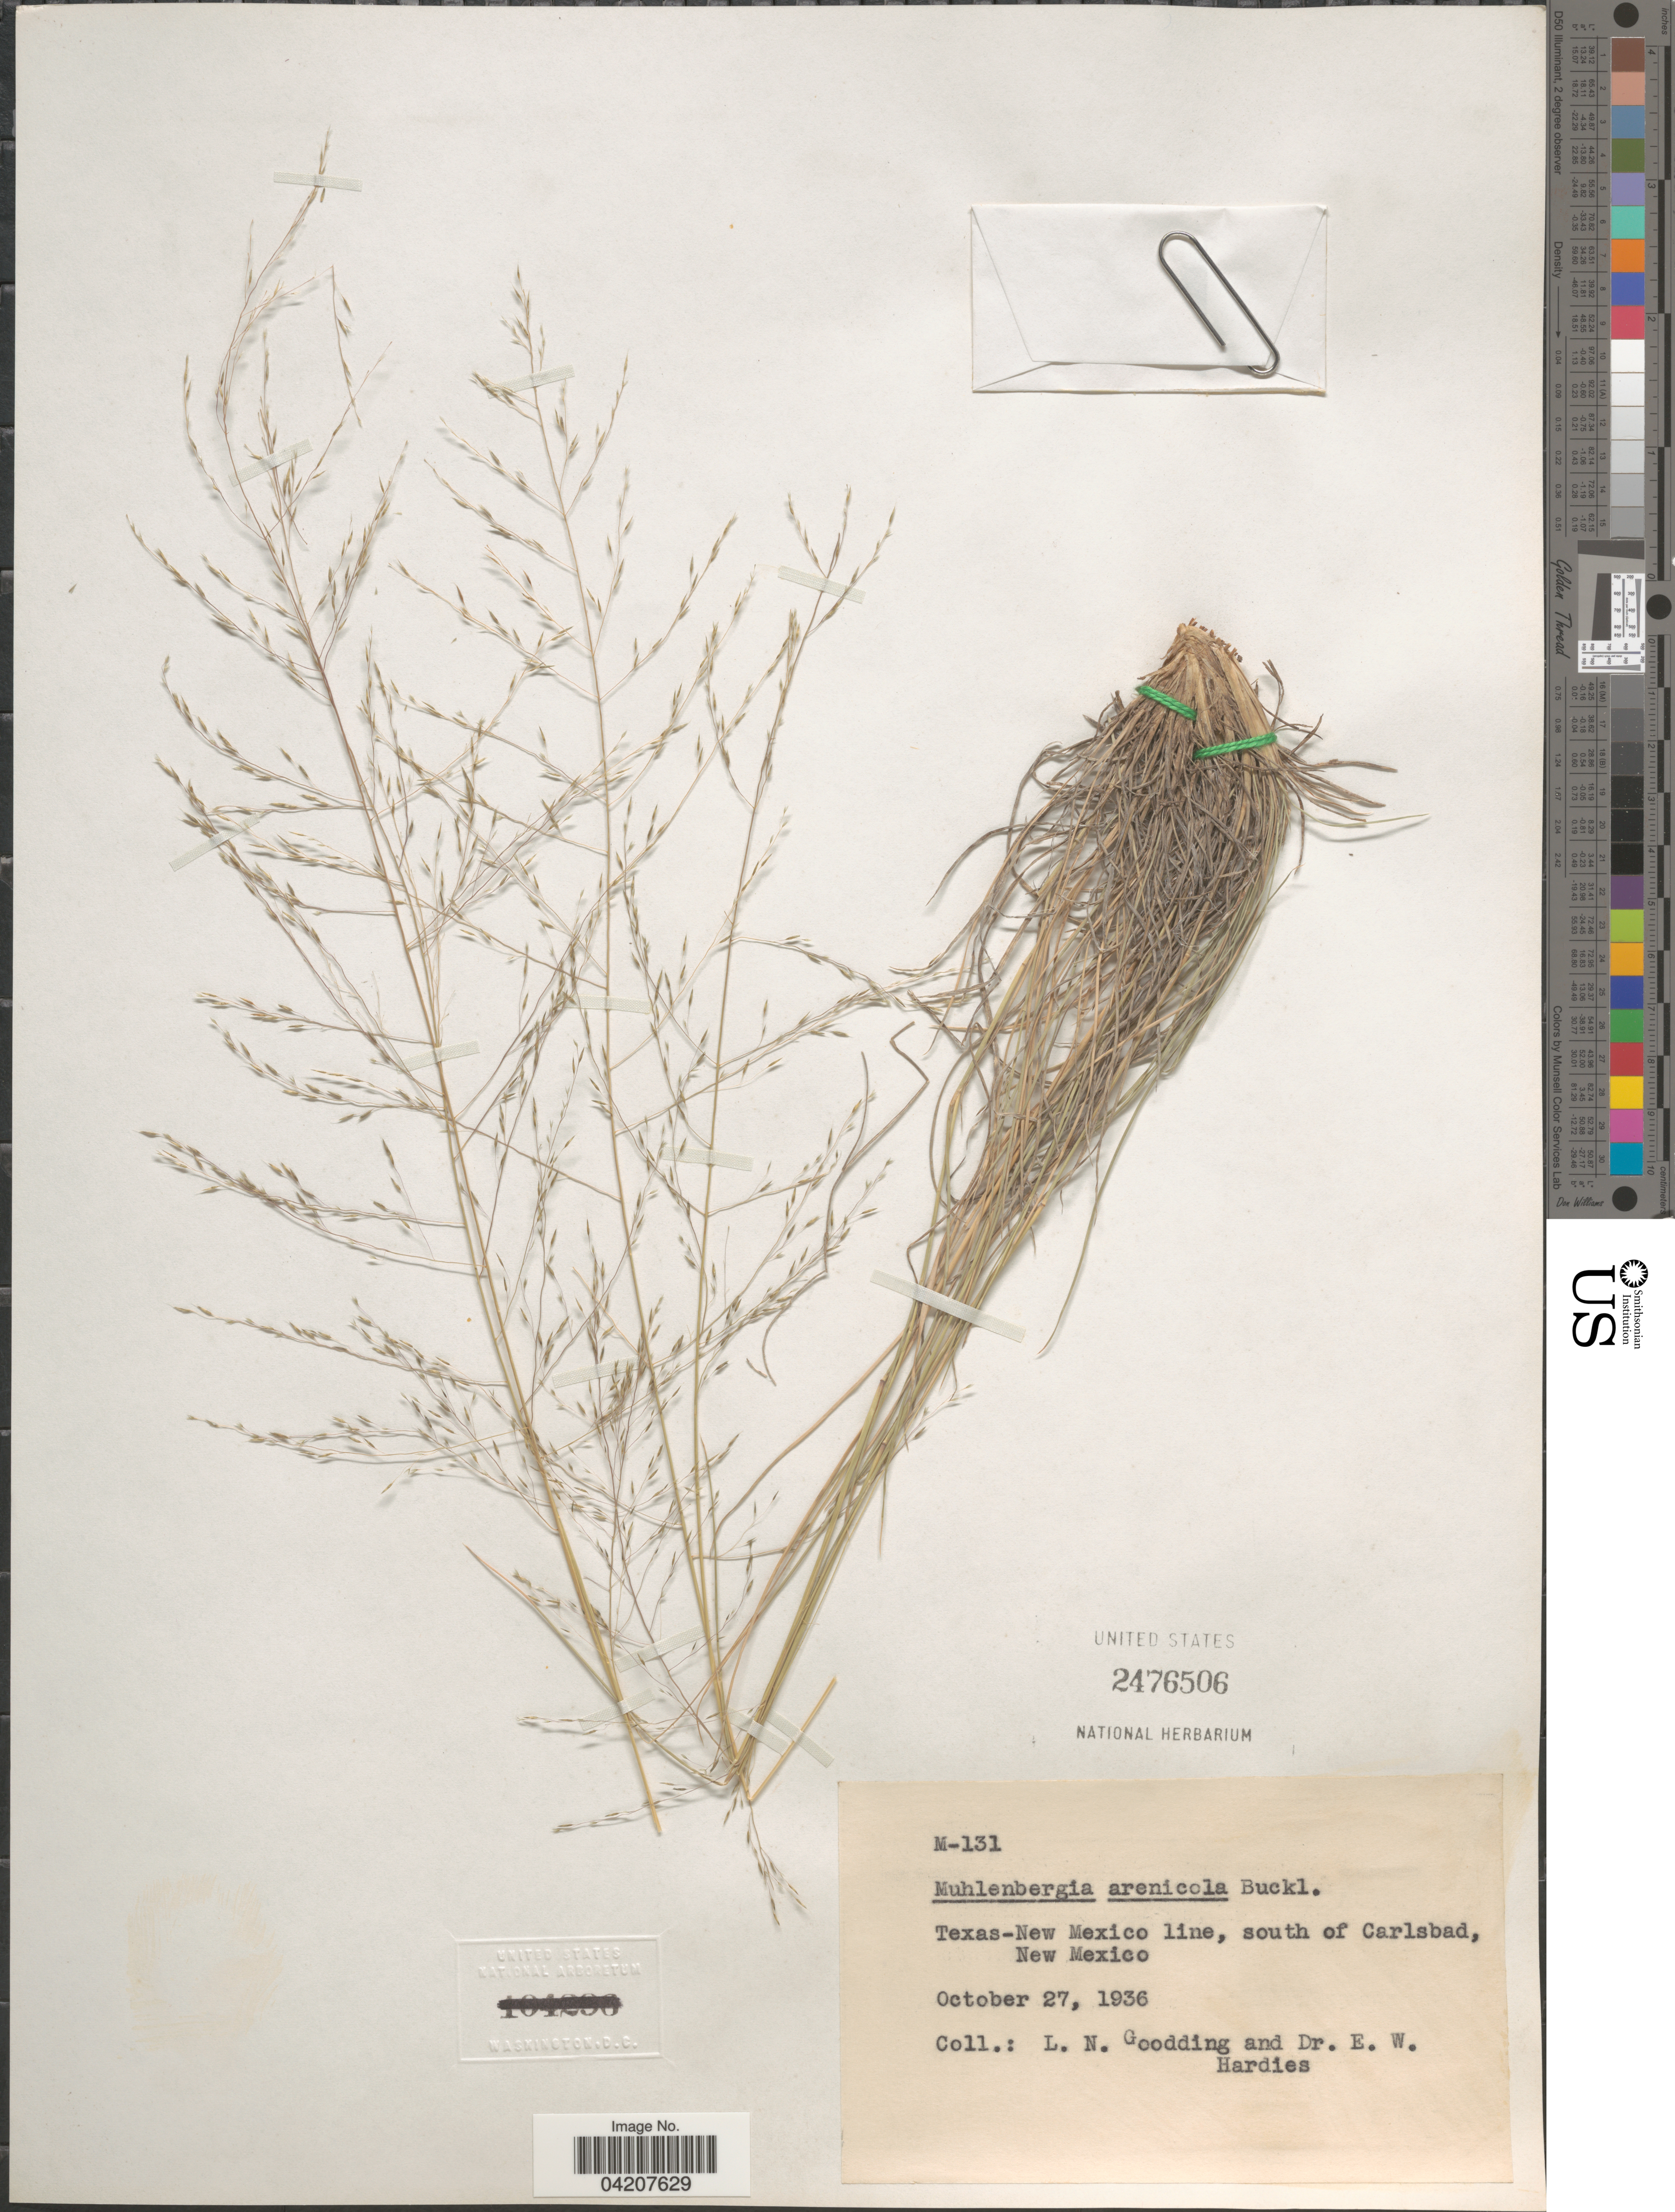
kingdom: Plantae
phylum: Tracheophyta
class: Liliopsida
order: Poales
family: Poaceae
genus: Muhlenbergia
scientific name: Muhlenbergia arenicola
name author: Buckley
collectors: L. N. Goodding & Hardies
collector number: M-131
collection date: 1936-10-27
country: United States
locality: Texas-New Mexico line, south of Carlsbad, New Mexico.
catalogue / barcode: US 2476506